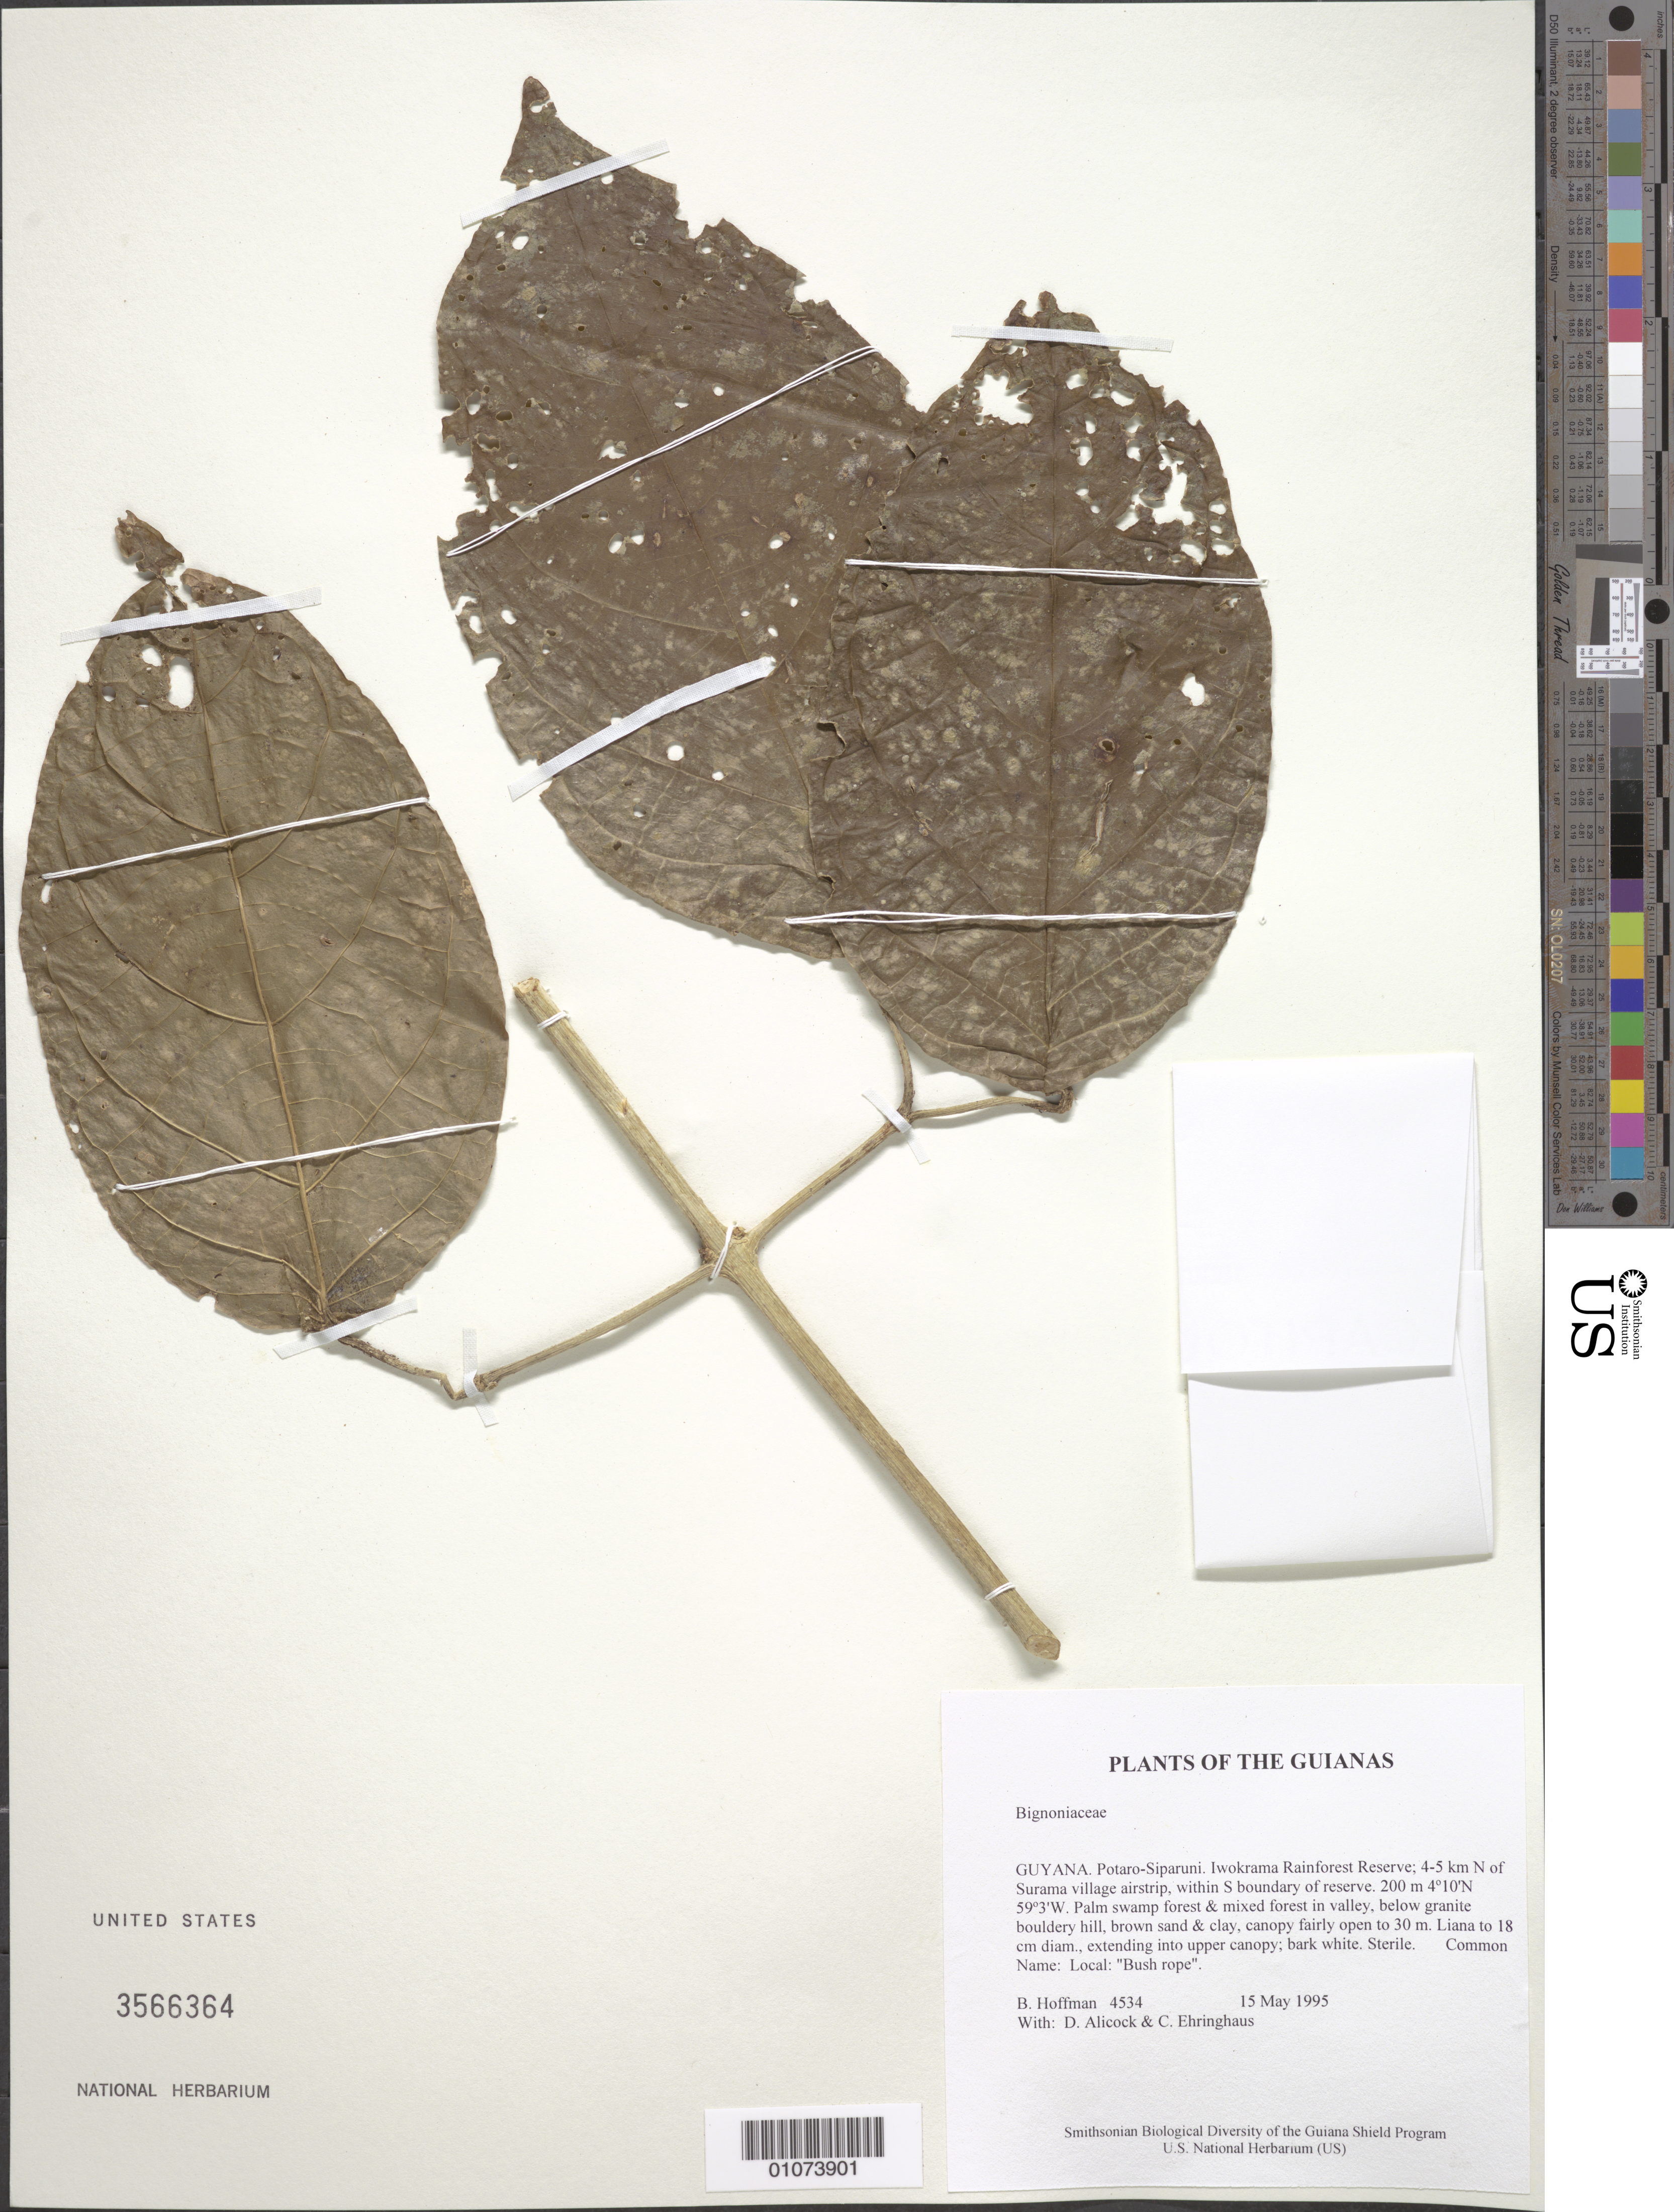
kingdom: Plantae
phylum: Tracheophyta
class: Magnoliopsida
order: Lamiales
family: Bignoniaceae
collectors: B. Hoffman, D. Allicock & C. Ehringhaus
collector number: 4534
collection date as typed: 15 May 1995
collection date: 1995-05-15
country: Guyana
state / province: Potaro-Siparuni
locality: Iwokrama Rainforest Reserve; 4-5 km N of Surama village airstrip, within S boundary of reserve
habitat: Palm swamp forest & mixed forest in valley, below granite bouldery hill, brown sand & clay, canopy fairly open to 30 m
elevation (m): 200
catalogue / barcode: US 3566364